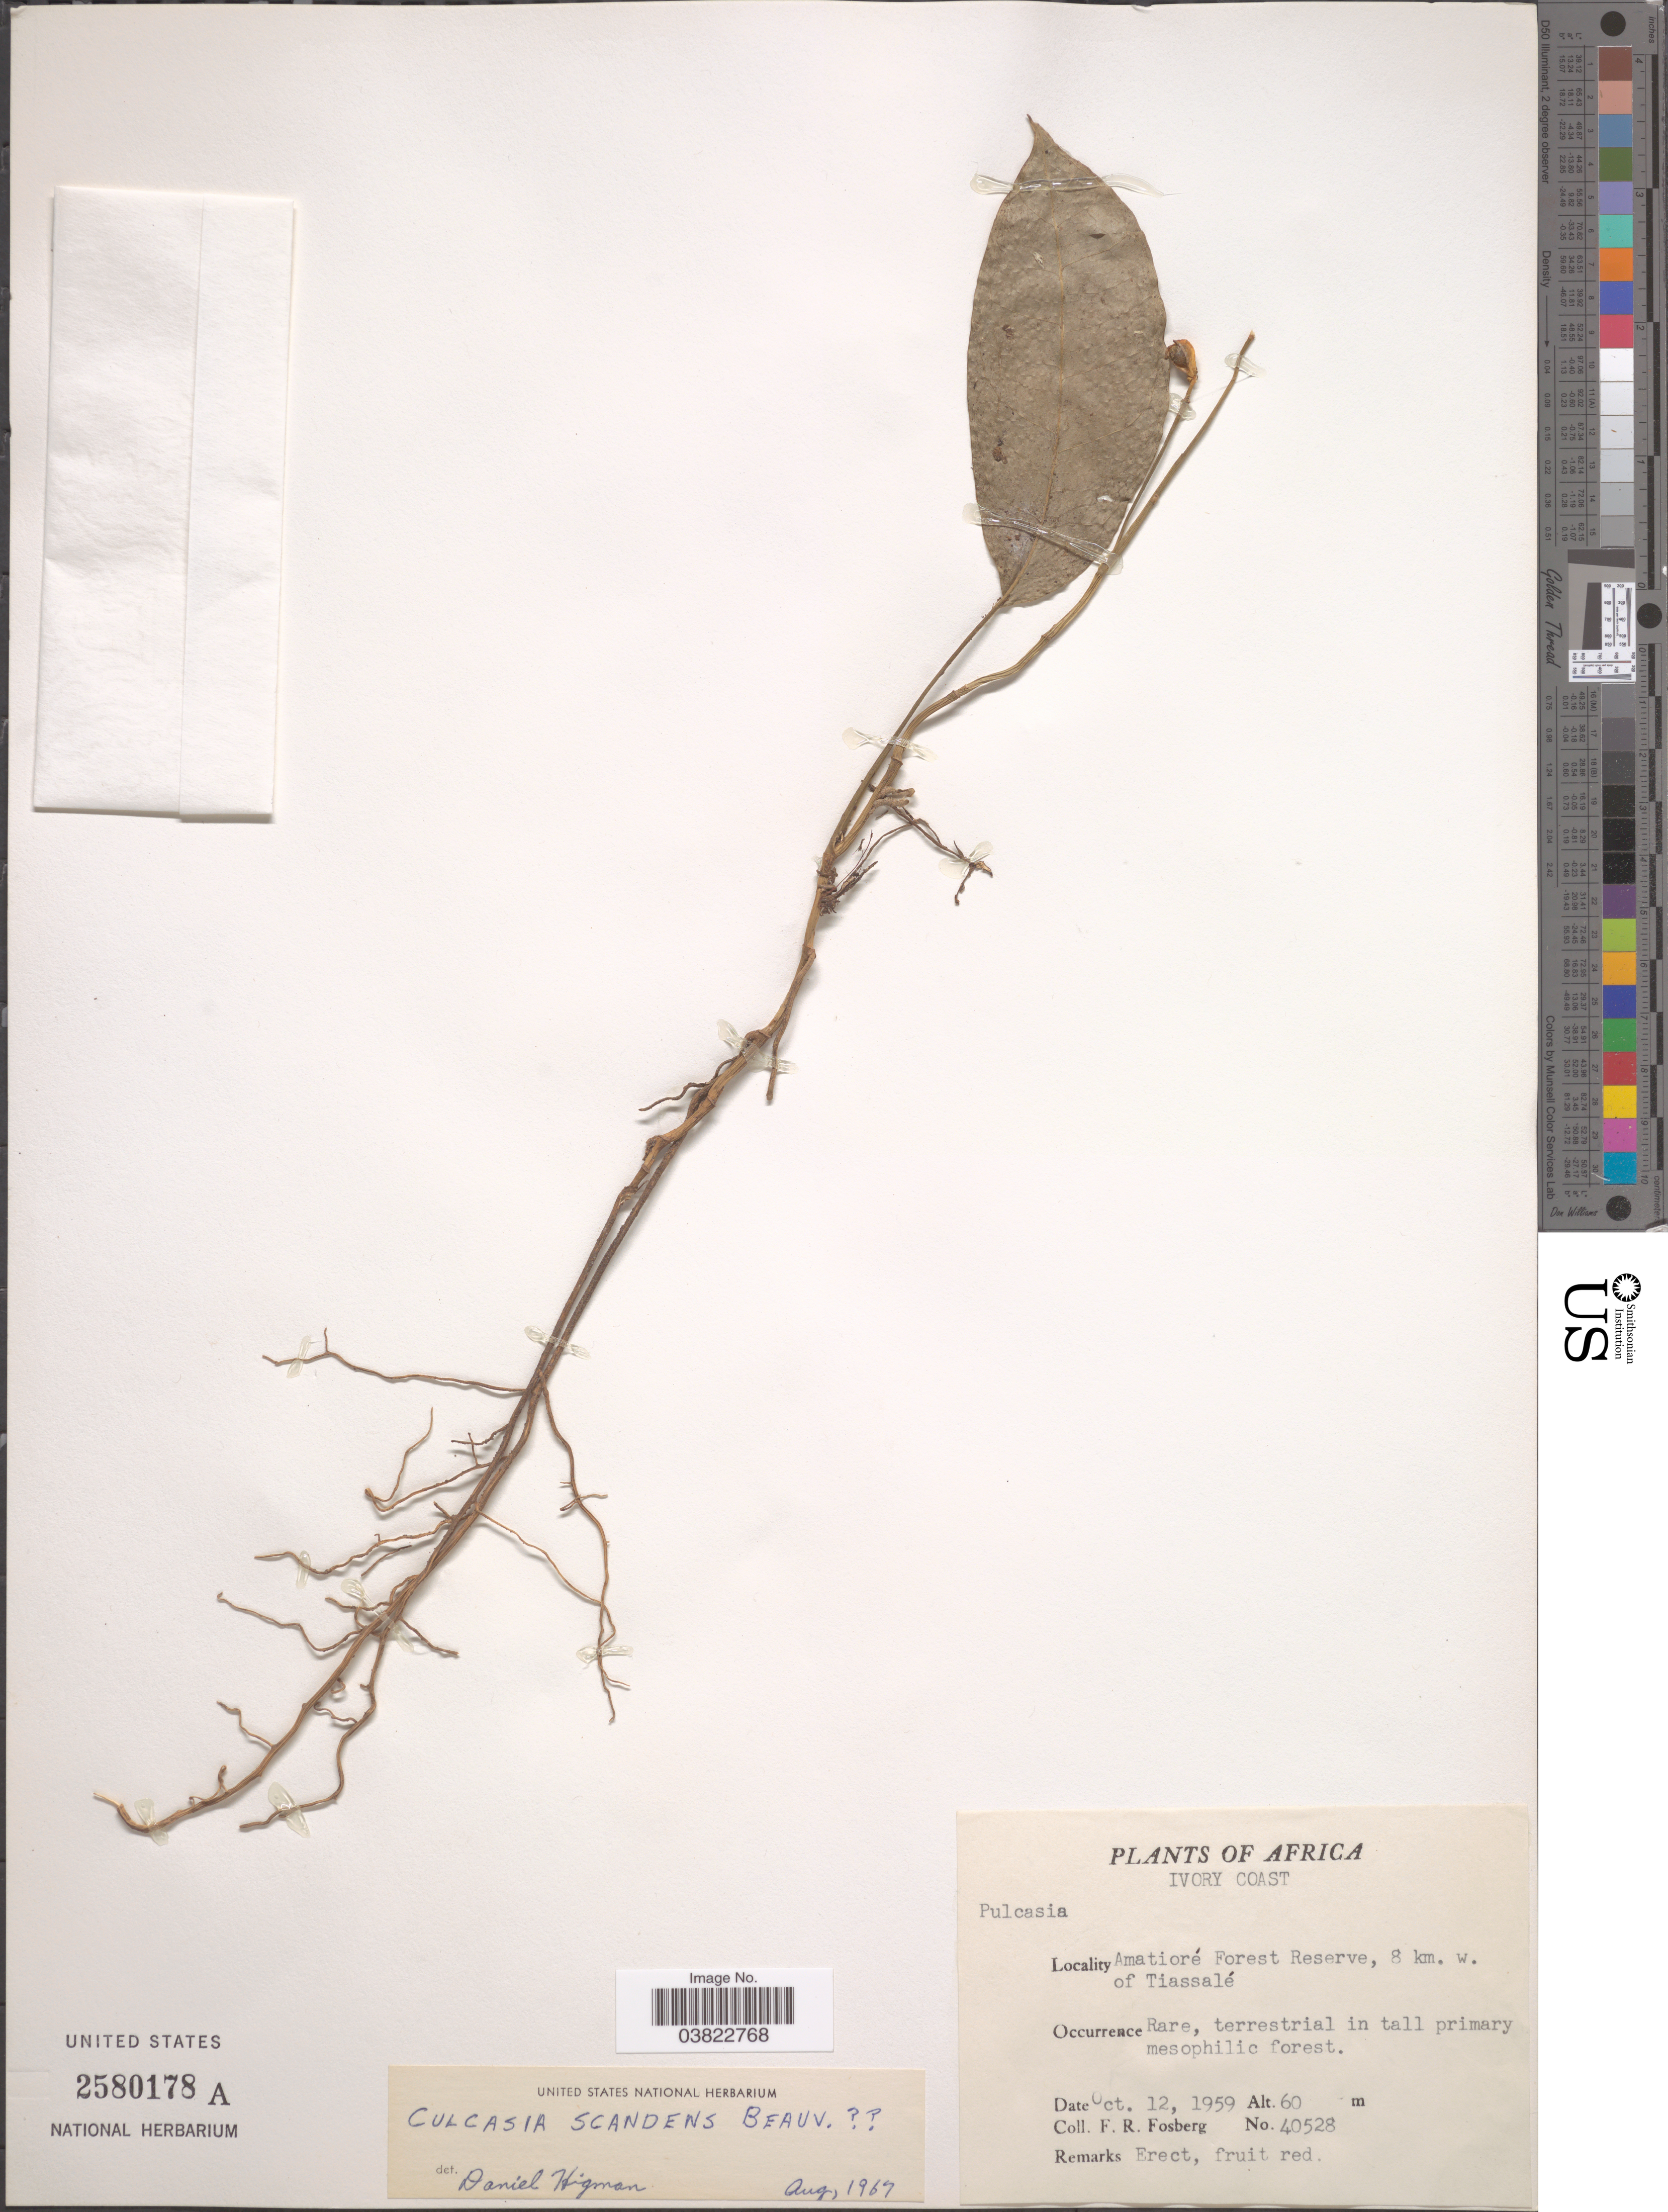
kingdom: Plantae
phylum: Tracheophyta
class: Liliopsida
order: Alismatales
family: Araceae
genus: Culcasia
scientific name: Culcasia scandens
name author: P. Beauv.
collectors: F. R. Fosberg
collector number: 40528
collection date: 1959-10-12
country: Ivory Coast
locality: Amatioré Forest Reserve, 8 km. w. of Tiassalé.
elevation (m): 60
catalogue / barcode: US 2580178A